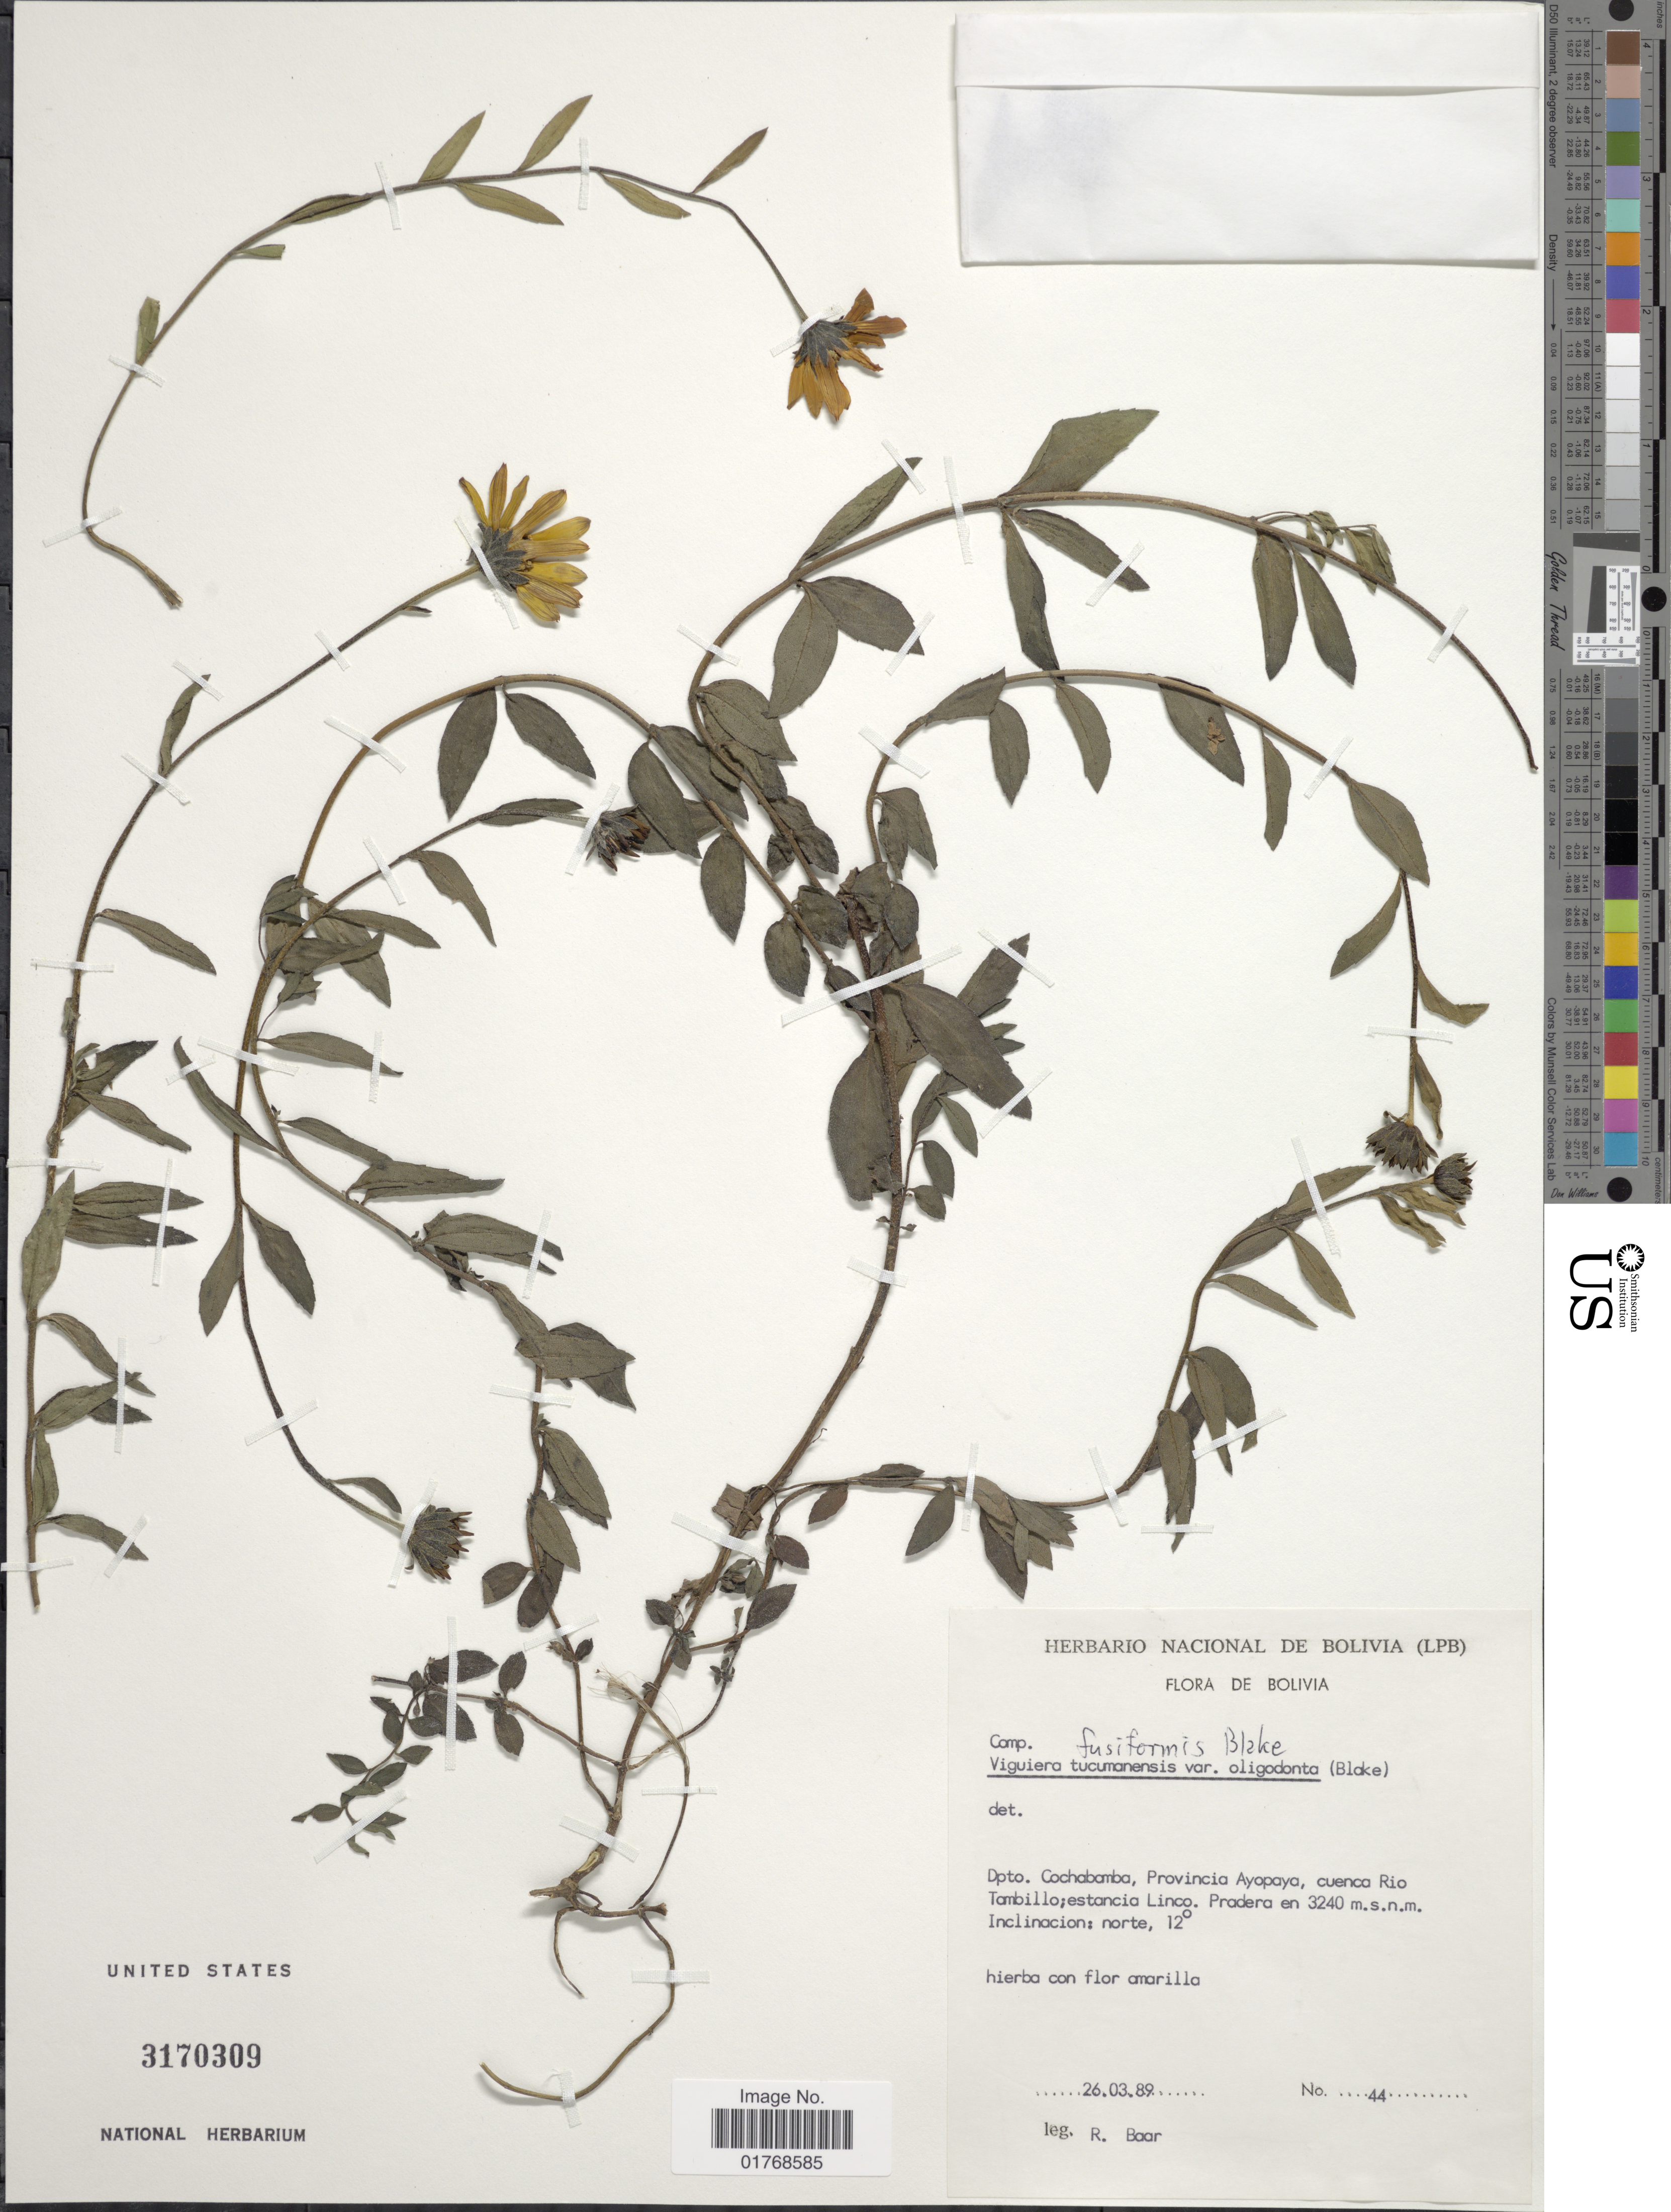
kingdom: Plantae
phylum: Tracheophyta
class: Magnoliopsida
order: Asterales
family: Asteraceae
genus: Viguiera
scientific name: Viguiera fusiformis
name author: S.F. Blake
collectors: R. Baar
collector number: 44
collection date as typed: Transcribed d/m/y: 26/3/89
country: Bolivia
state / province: Cochabamba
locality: Dpto. Cochabamba, Provincia Ayopaya, cuenca Rio Tambillo; estancia Linco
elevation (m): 3240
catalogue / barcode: US 3170309